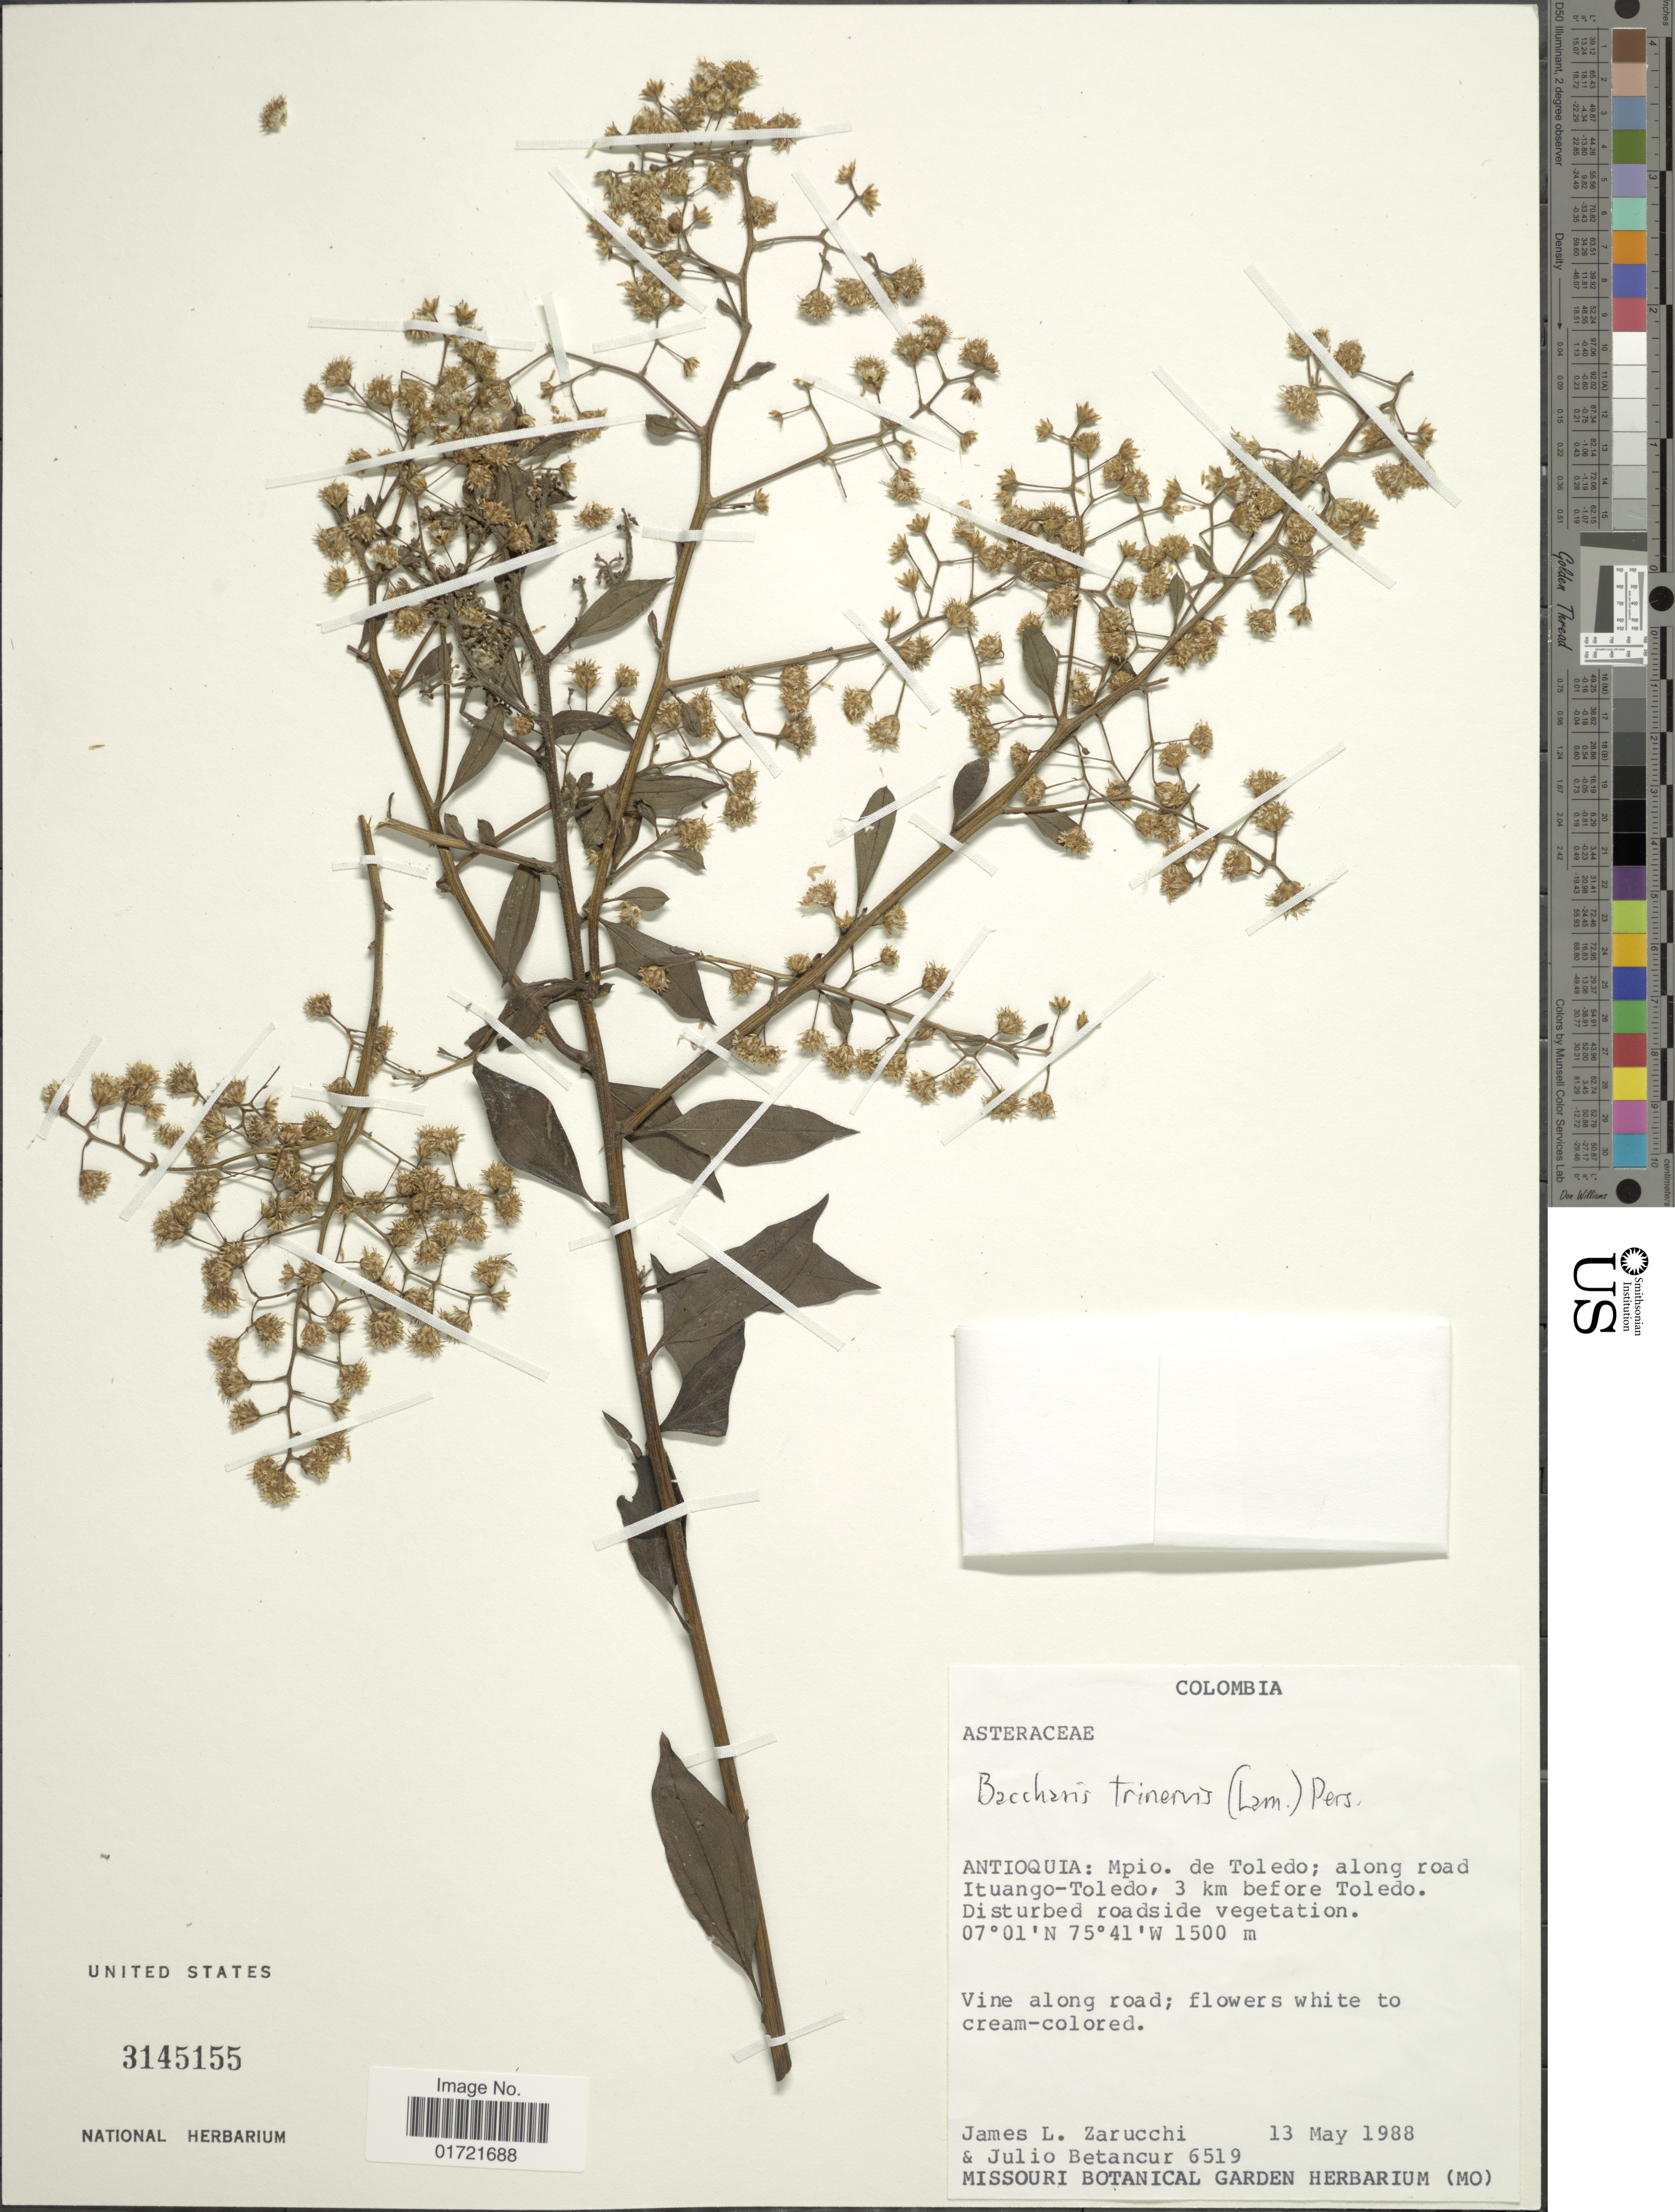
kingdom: Plantae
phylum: Tracheophyta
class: Magnoliopsida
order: Asterales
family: Asteraceae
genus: Baccharis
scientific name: Baccharis trinervis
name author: (Lam.) Pers.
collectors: J. L. Zarucchi & J. Betancur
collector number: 6519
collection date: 1988-05-13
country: Colombia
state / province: Antioquia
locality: Antioquia: Mpioi. de Toledo; along road Ituango-Toledo, 3 km before Toledo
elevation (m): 1500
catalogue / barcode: US 3145155